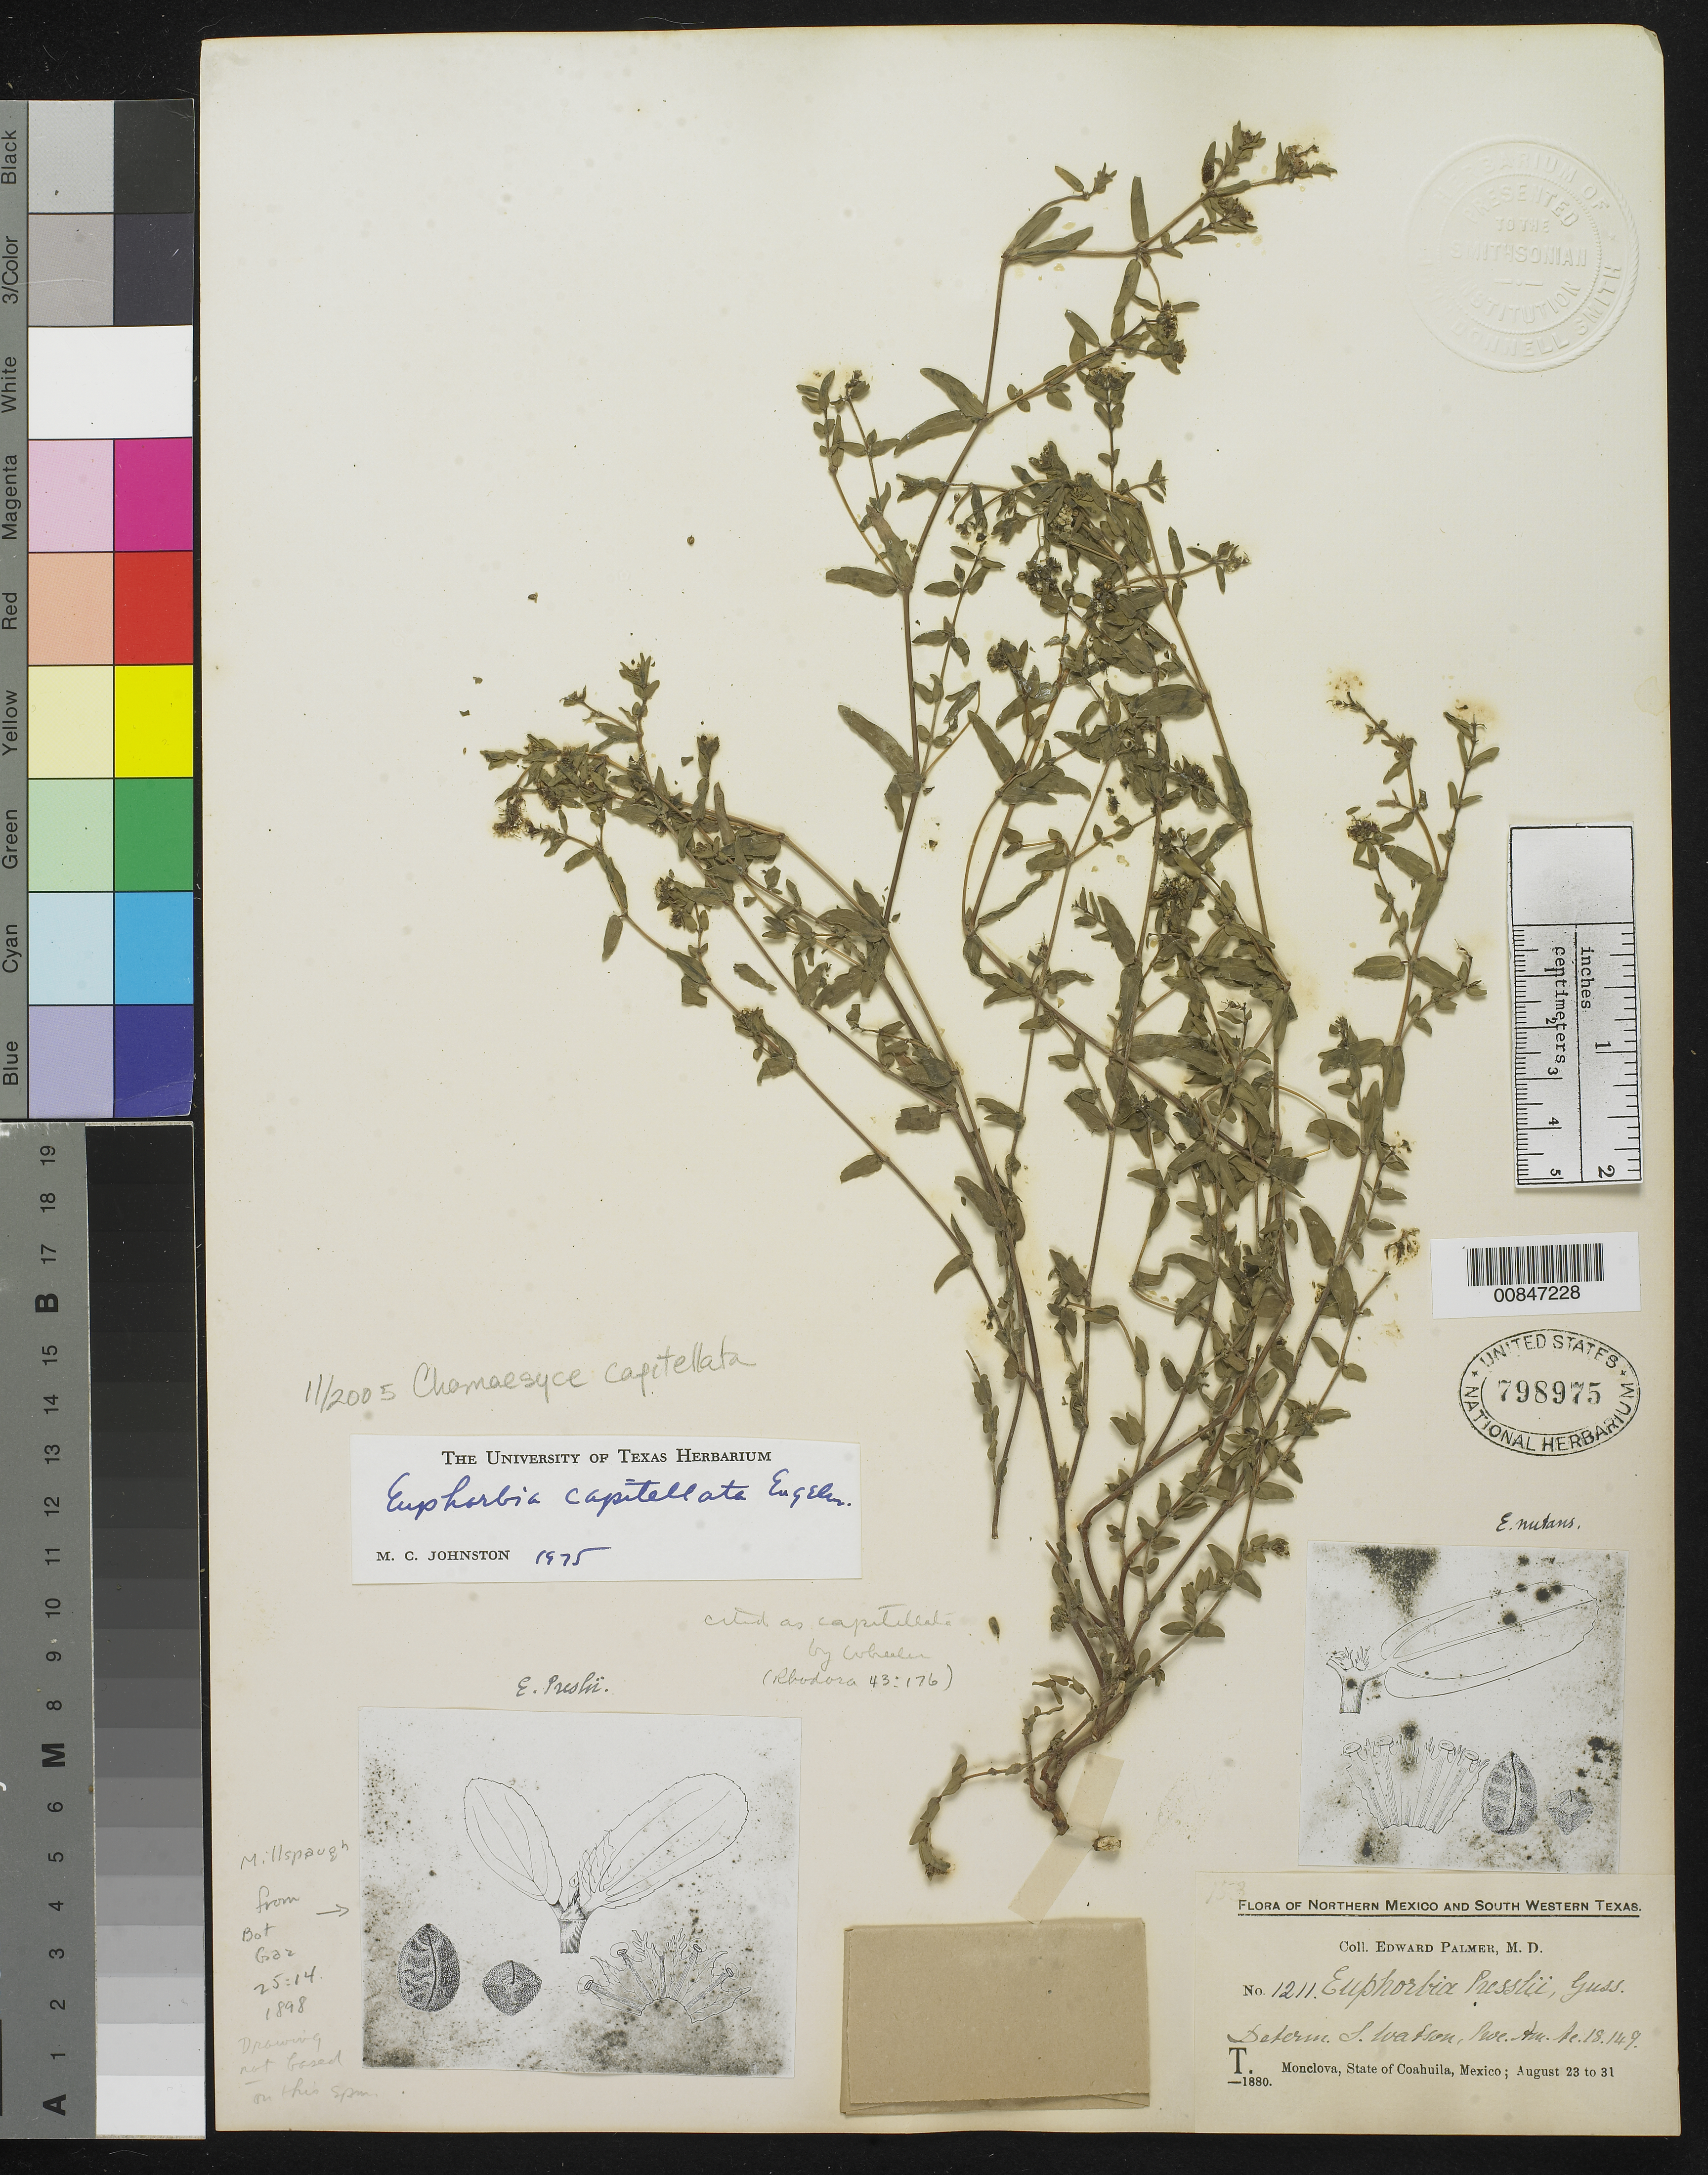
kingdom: Plantae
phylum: Tracheophyta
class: Magnoliopsida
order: Malpighiales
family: Euphorbiaceae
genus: Euphorbia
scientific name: Euphorbia capitellata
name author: Engelm. in Emory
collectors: E. Palmer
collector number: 1211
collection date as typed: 23 Aug 1880 to 31 Aug 1880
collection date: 1880-08-23/1880-08-31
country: Mexico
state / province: Coahuila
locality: T. Monclova, Coahuila.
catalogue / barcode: US 798975